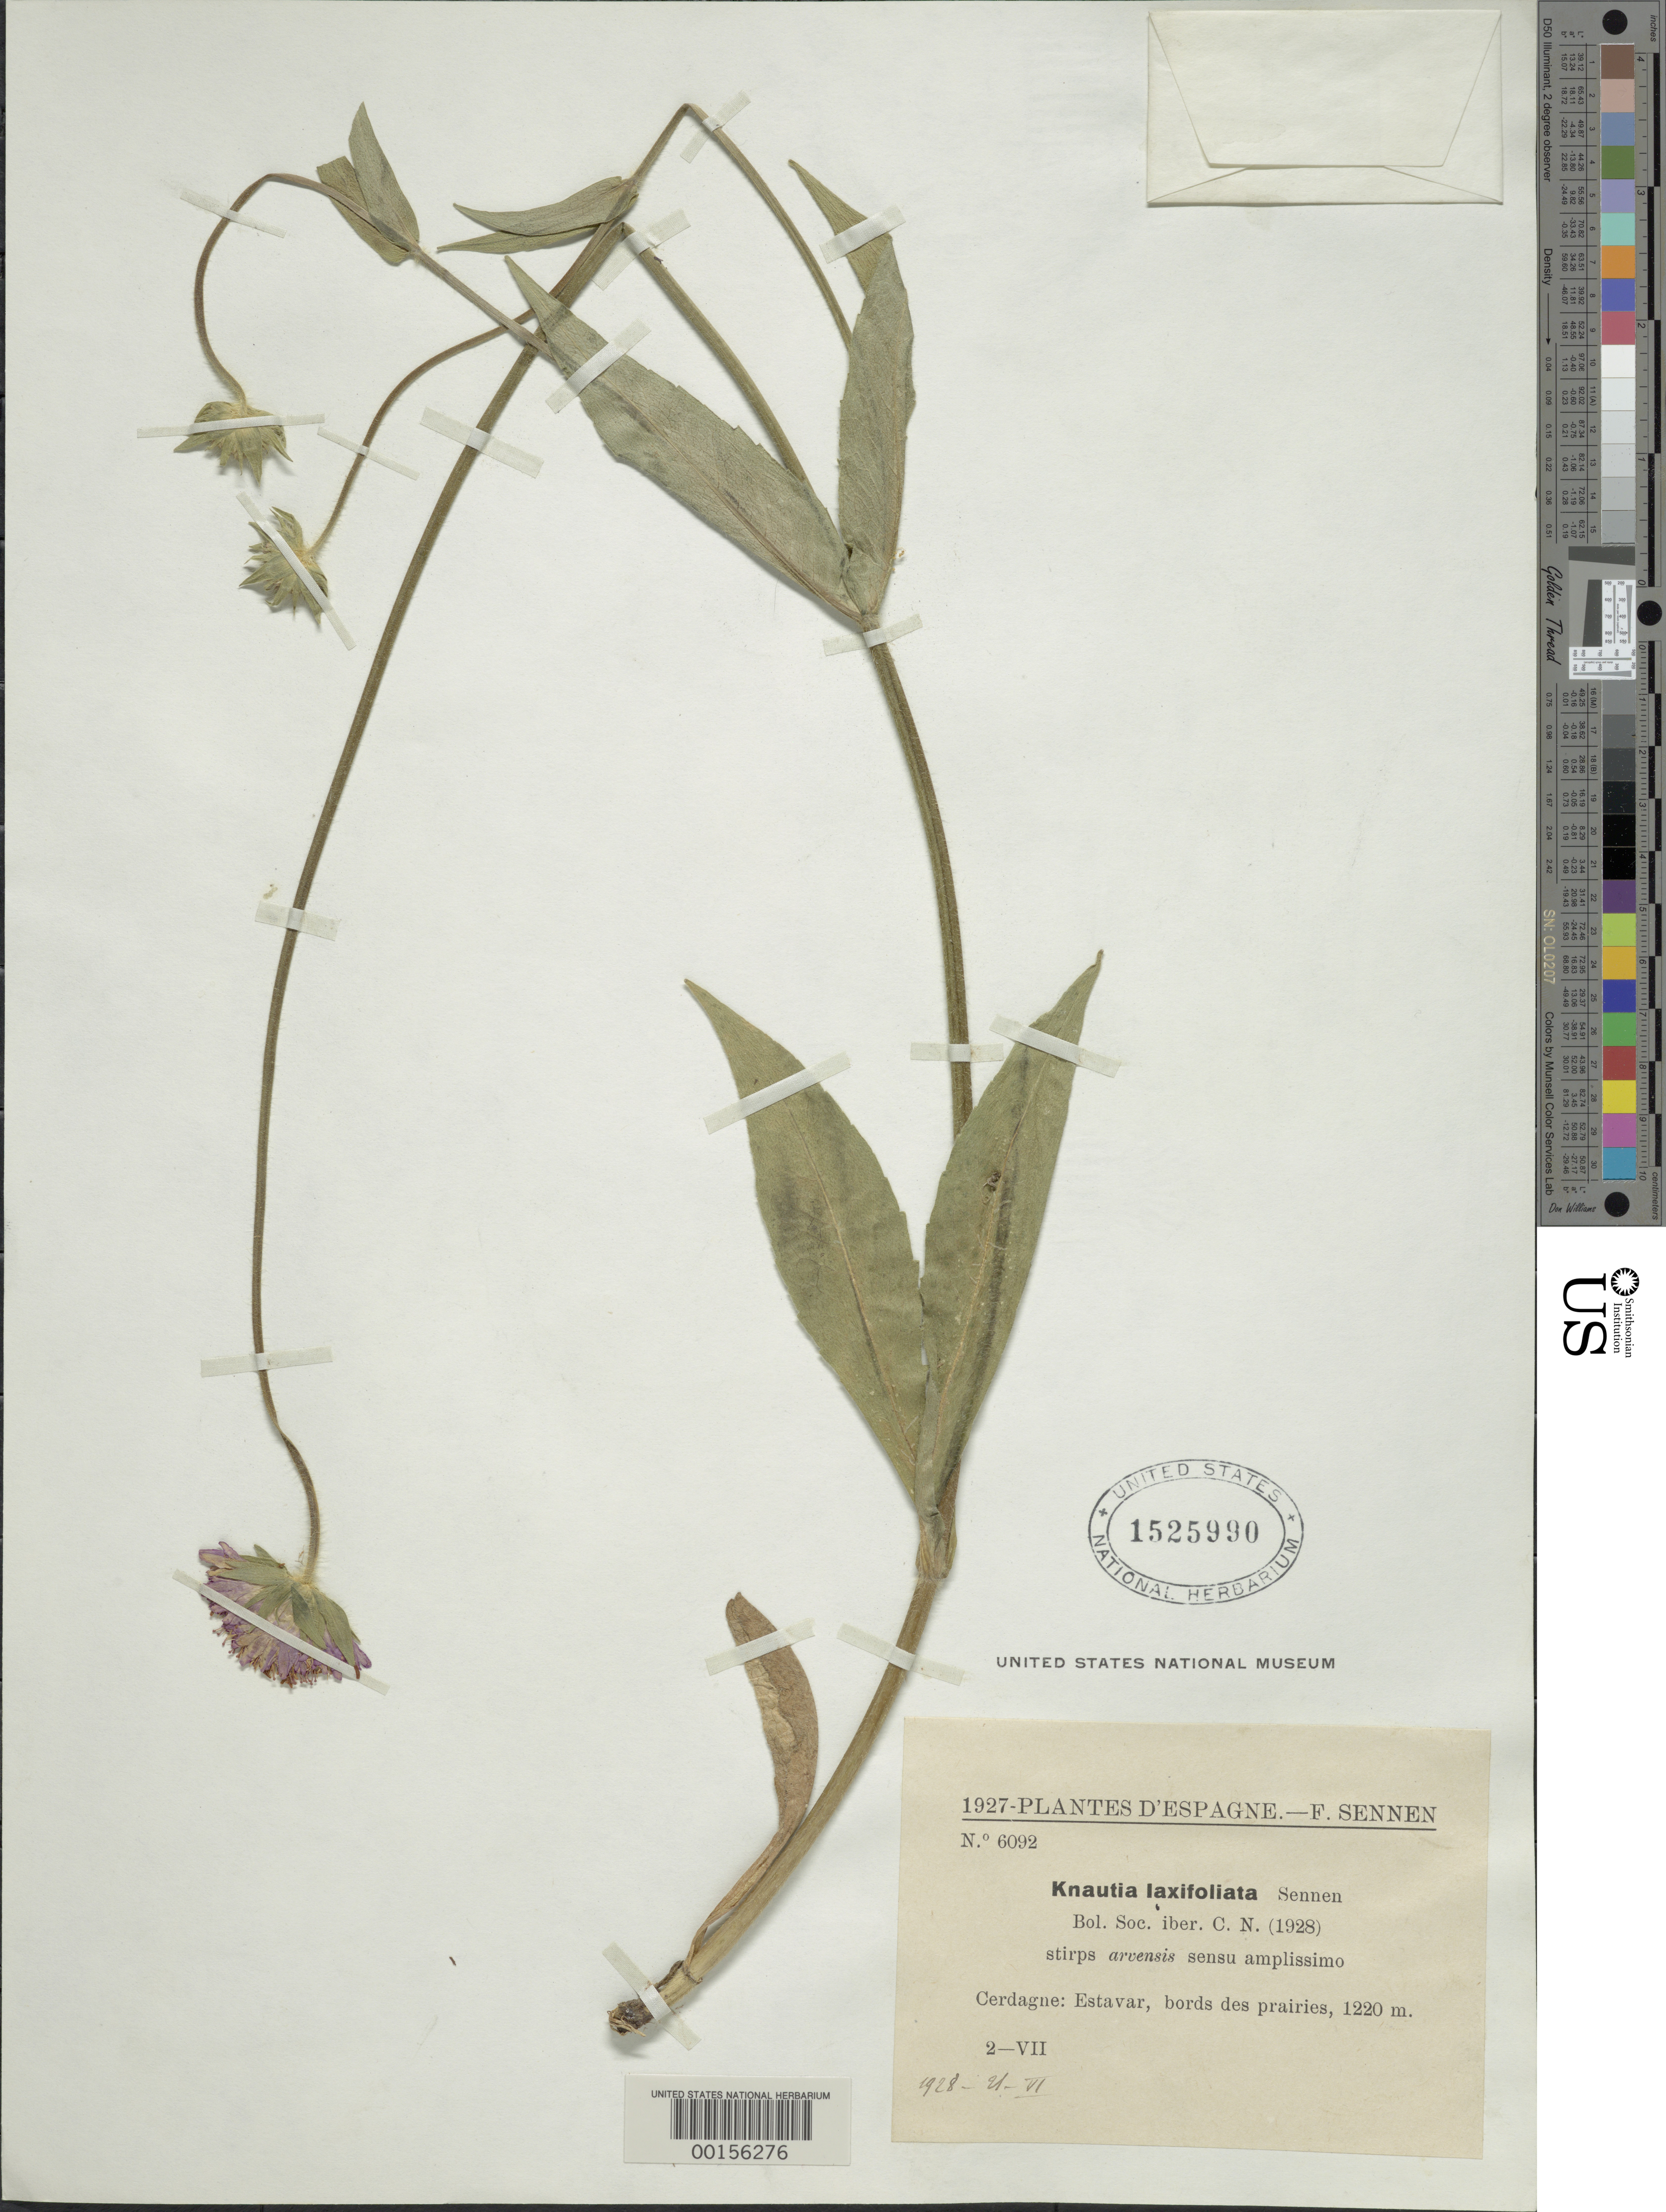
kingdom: Plantae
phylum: Tracheophyta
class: Magnoliopsida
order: Dipsacales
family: Caprifoliaceae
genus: Knautia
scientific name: Knautia laxifoliata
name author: Sennen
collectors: E. Sennen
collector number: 6092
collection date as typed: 21 Jun 1928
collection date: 1928-06-21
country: Spain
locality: Cerdagne, Estavar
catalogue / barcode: US 1525990